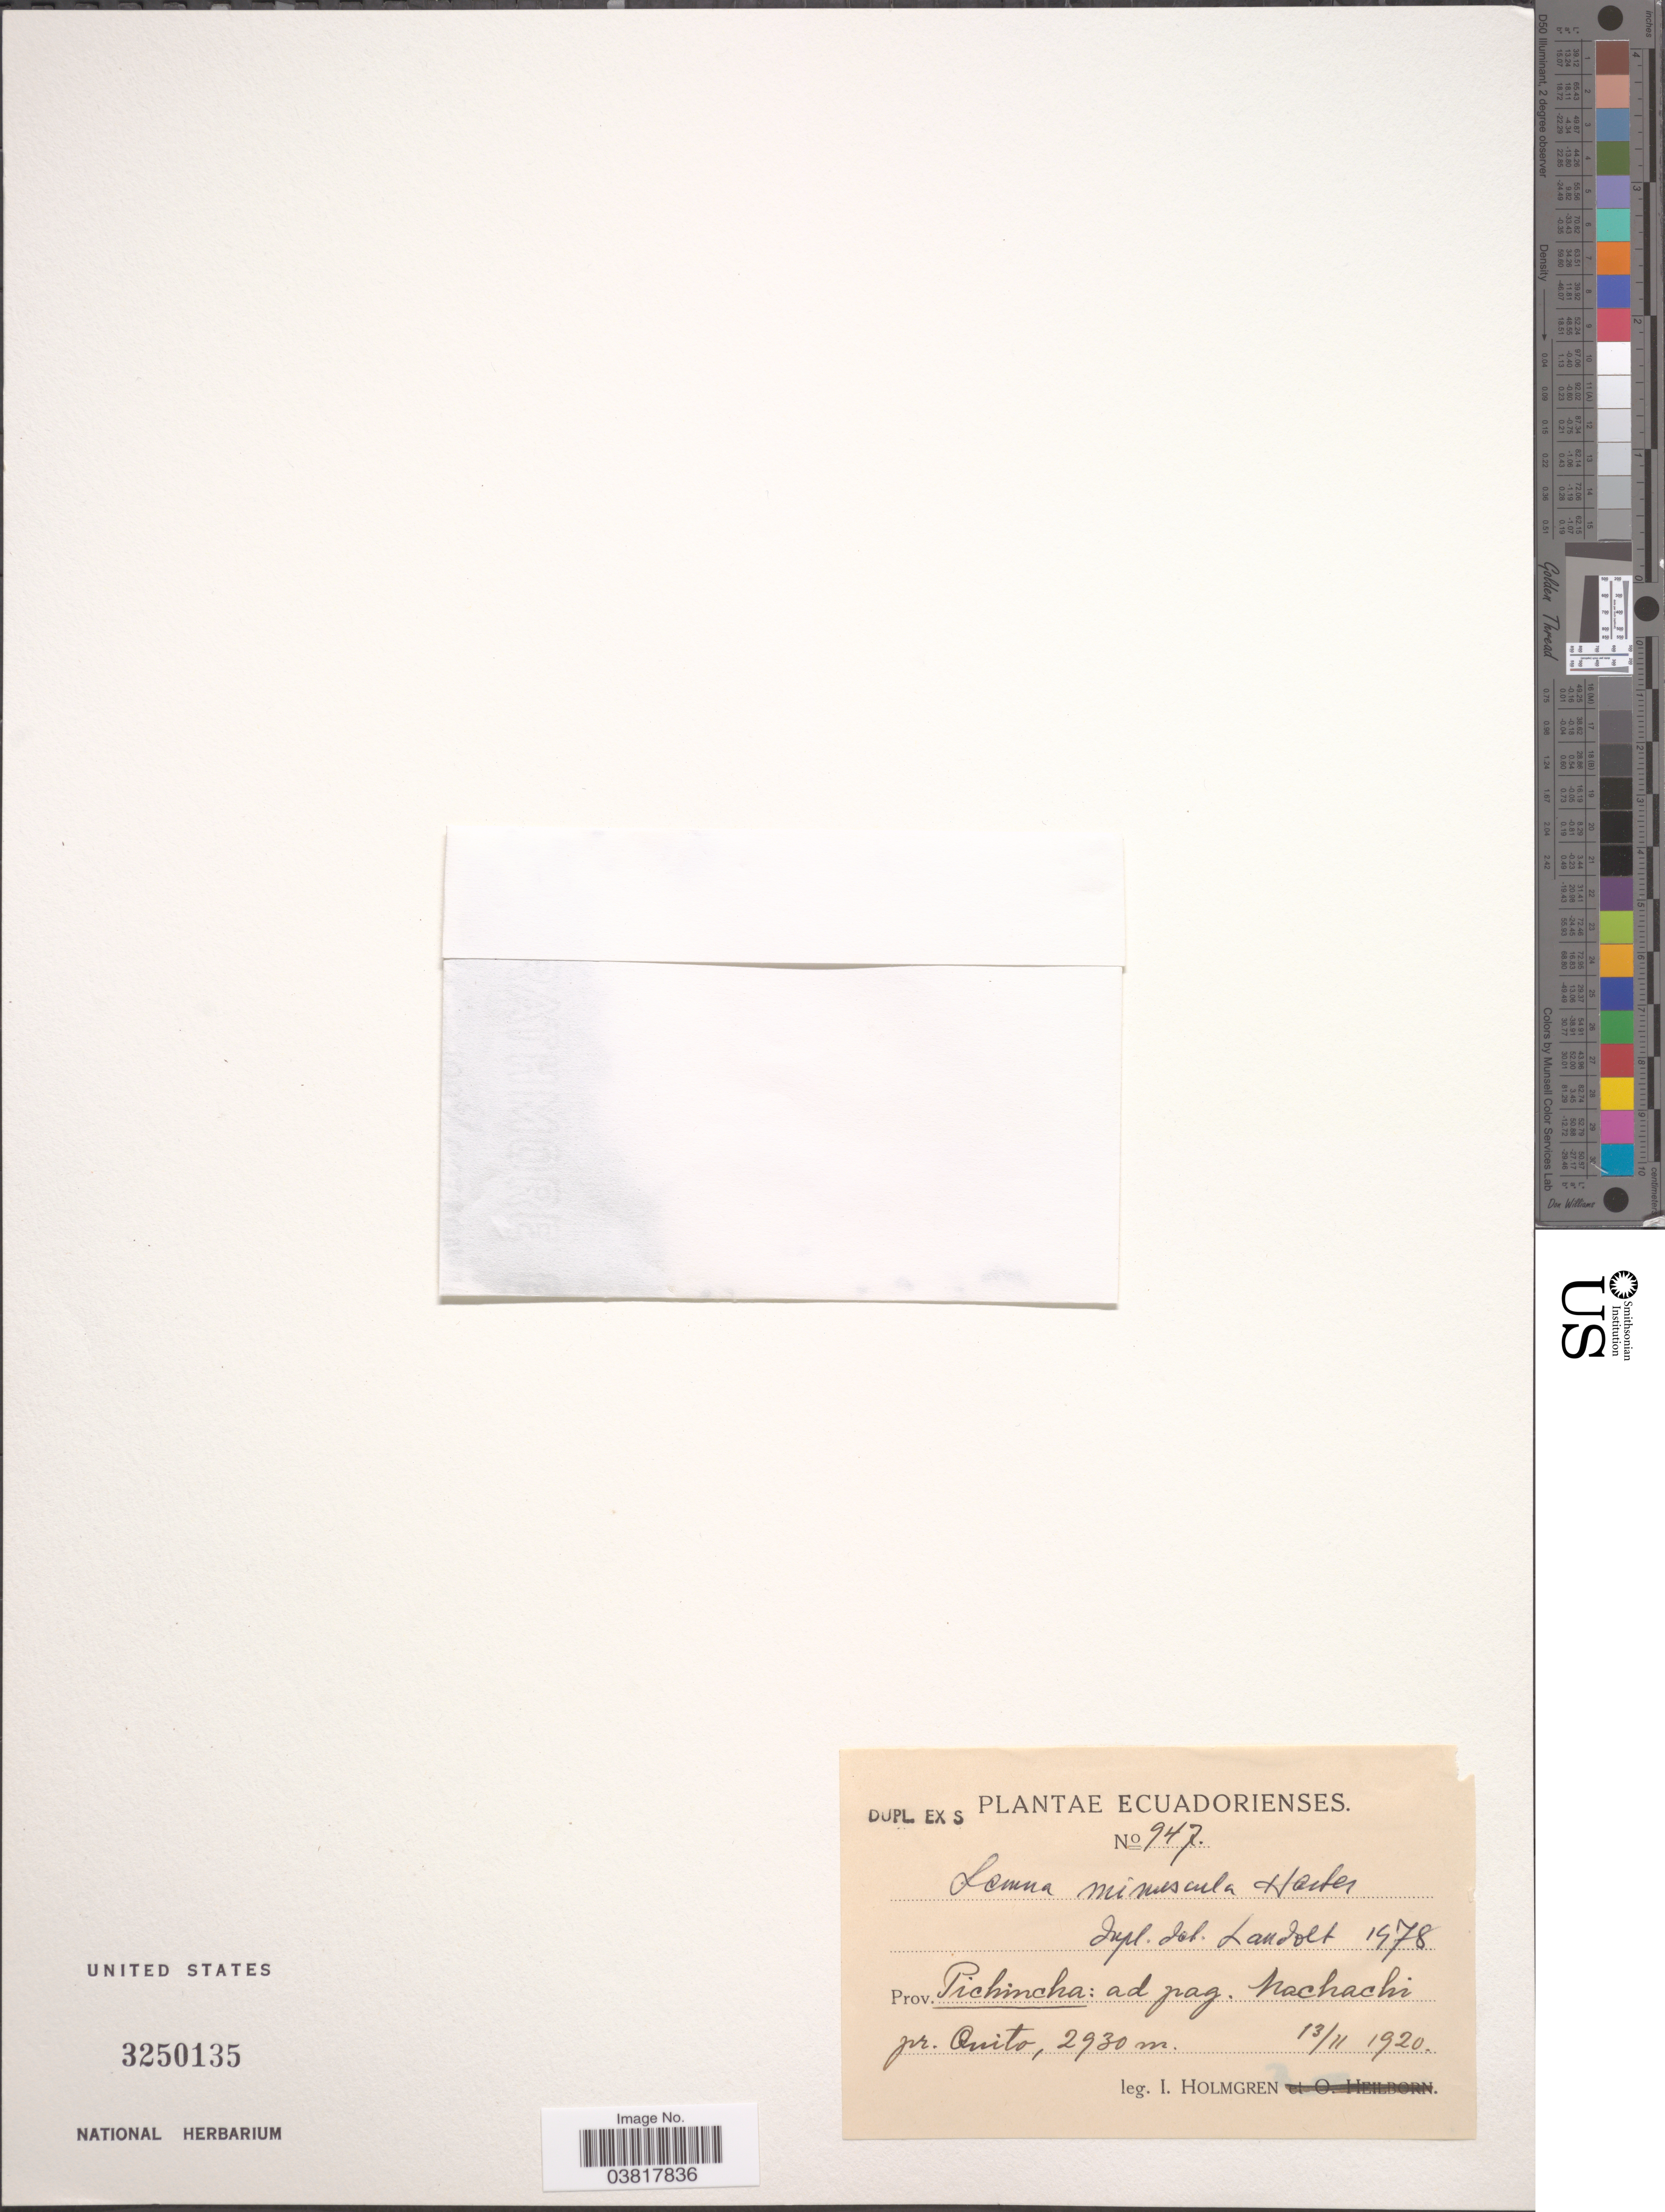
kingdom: Plantae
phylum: Tracheophyta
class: Liliopsida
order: Alismatales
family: Araceae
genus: Lemna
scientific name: Lemna minuscula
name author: Herter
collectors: I. Holmgren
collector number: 947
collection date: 1920-11-13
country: Ecuador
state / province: Pichincha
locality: Ad pag. Nachachi. Pr. Quito.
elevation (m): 2930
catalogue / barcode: US 3250135